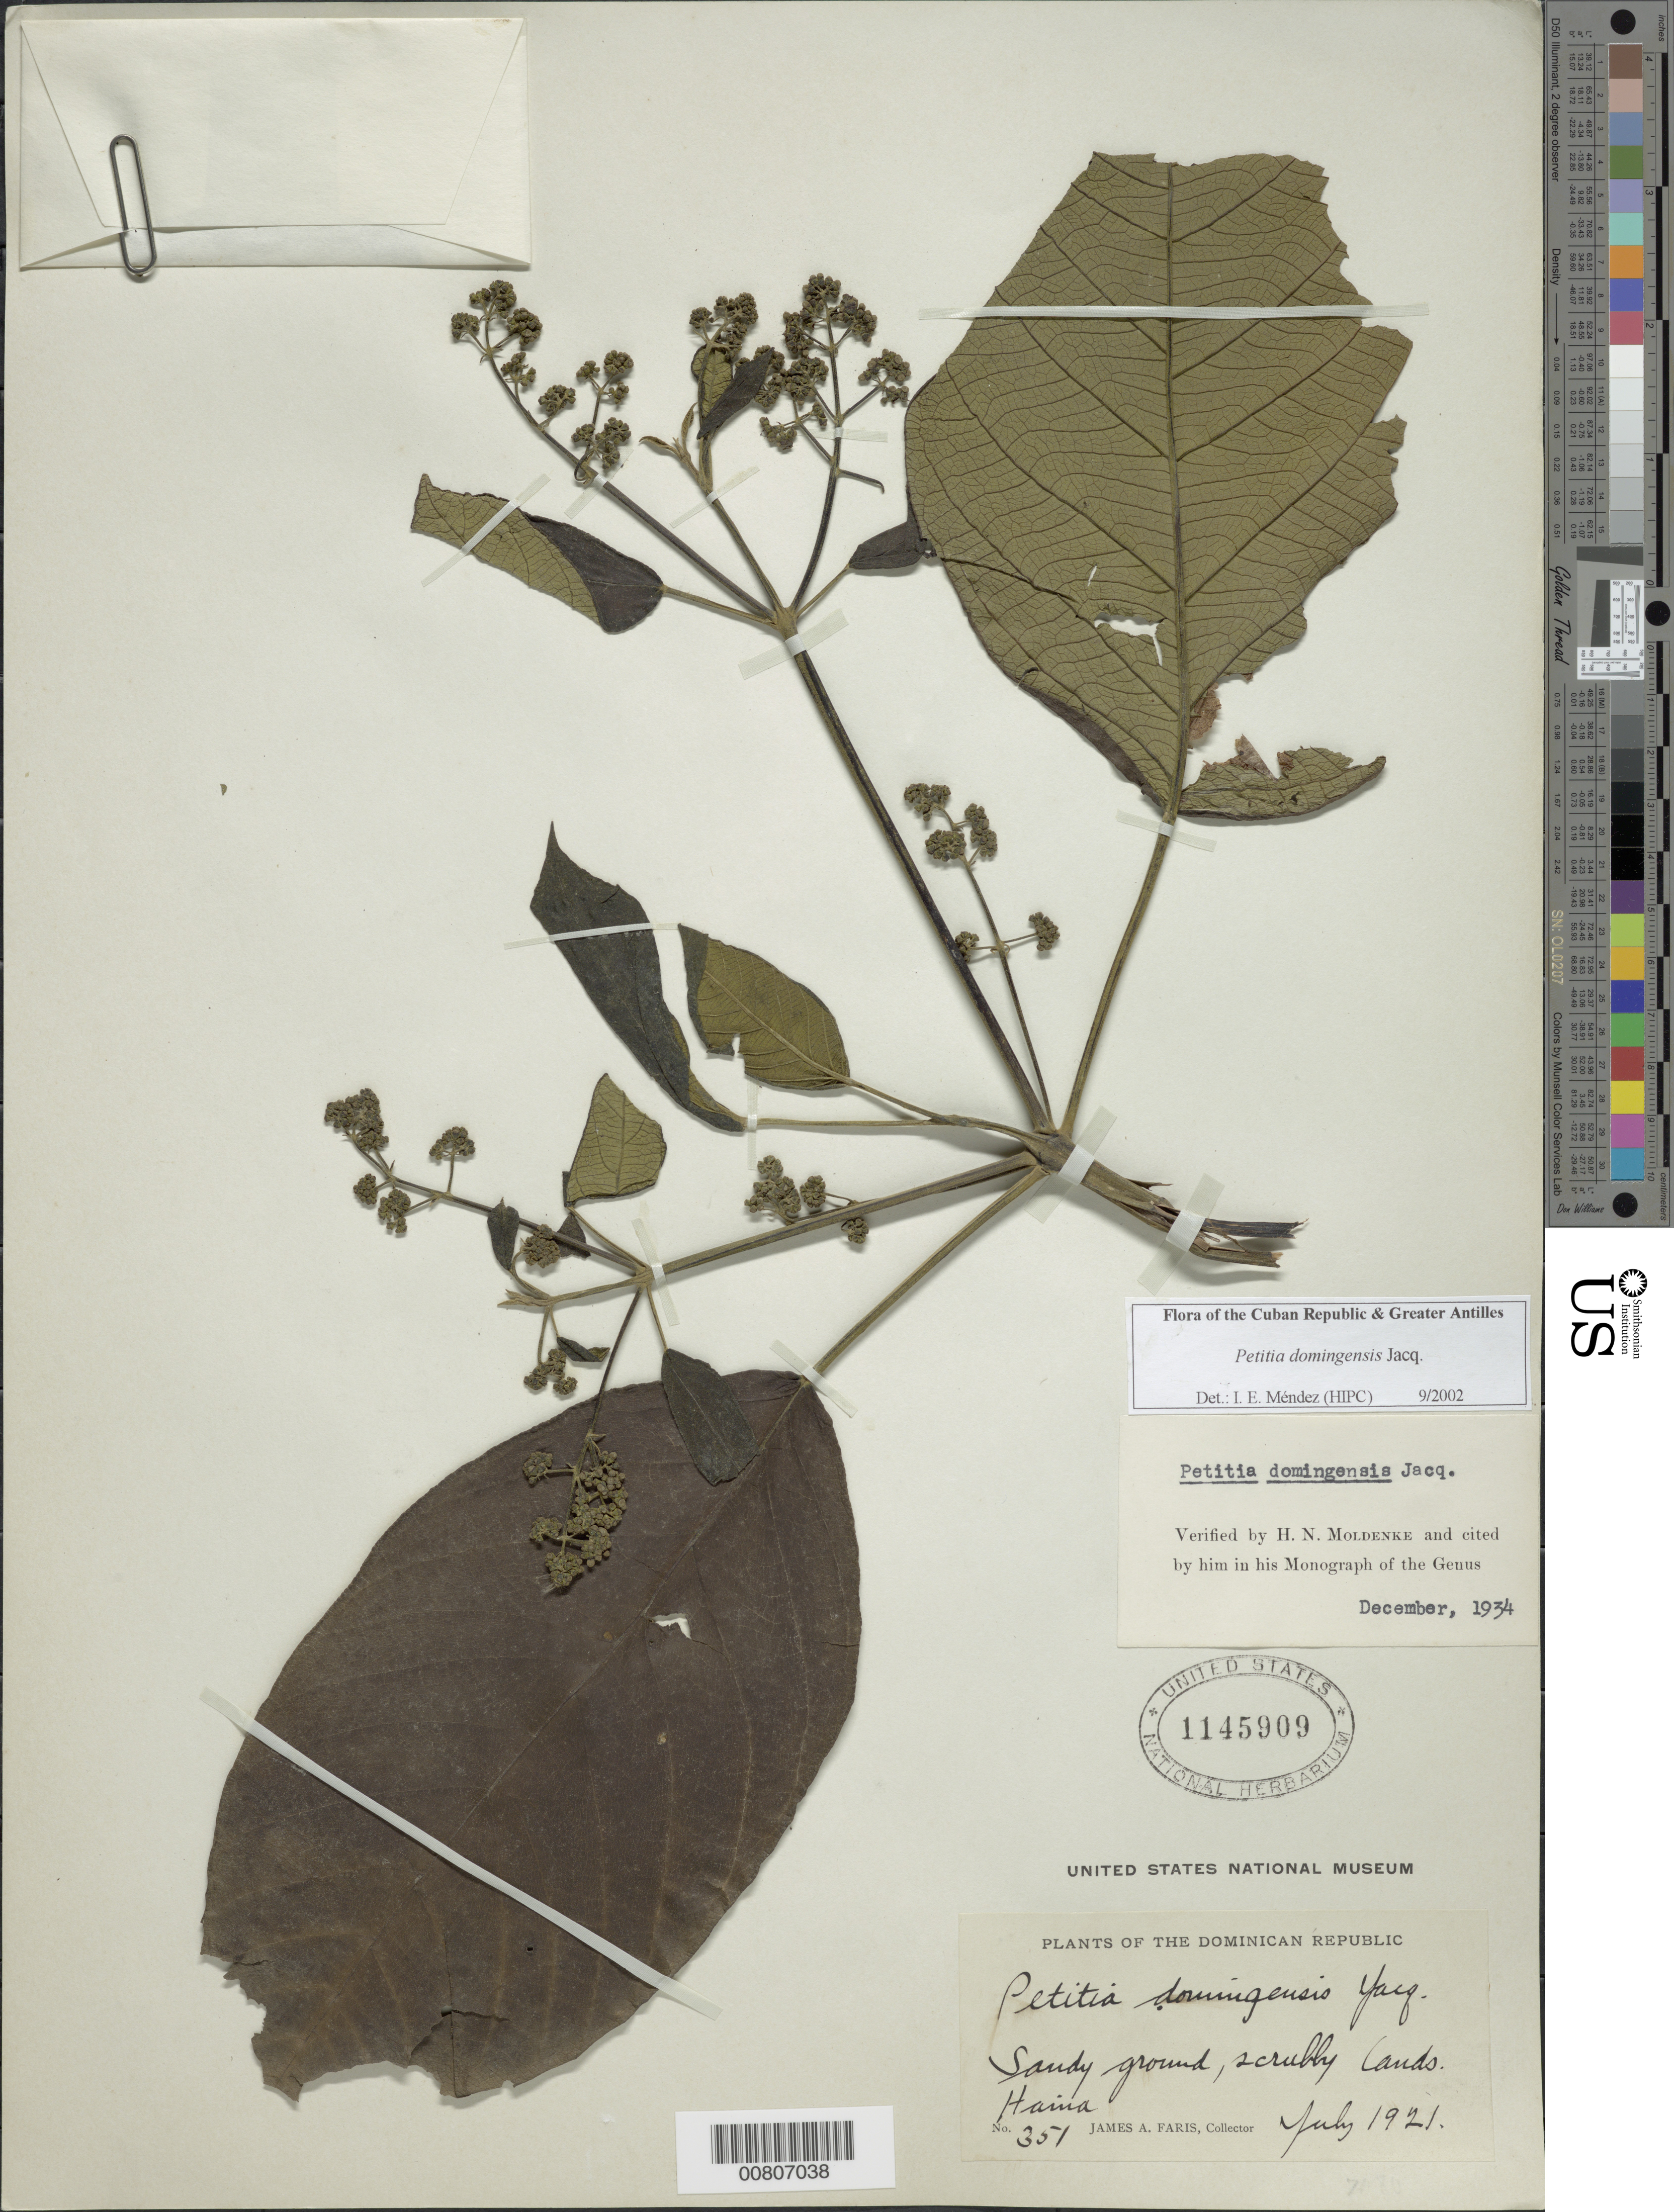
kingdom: Plantae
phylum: Tracheophyta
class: Magnoliopsida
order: Lamiales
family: Lamiaceae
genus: Petitia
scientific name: Petitia domingensis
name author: Jacq.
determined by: Méndez, Isidro E., (HIPC)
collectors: J. Faris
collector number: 351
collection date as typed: Jul 1921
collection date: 1921-07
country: Dominican Republic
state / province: San Cristóbal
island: Hispaniola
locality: Haina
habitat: Sandy ground, scrubby lands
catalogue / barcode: US 1145909